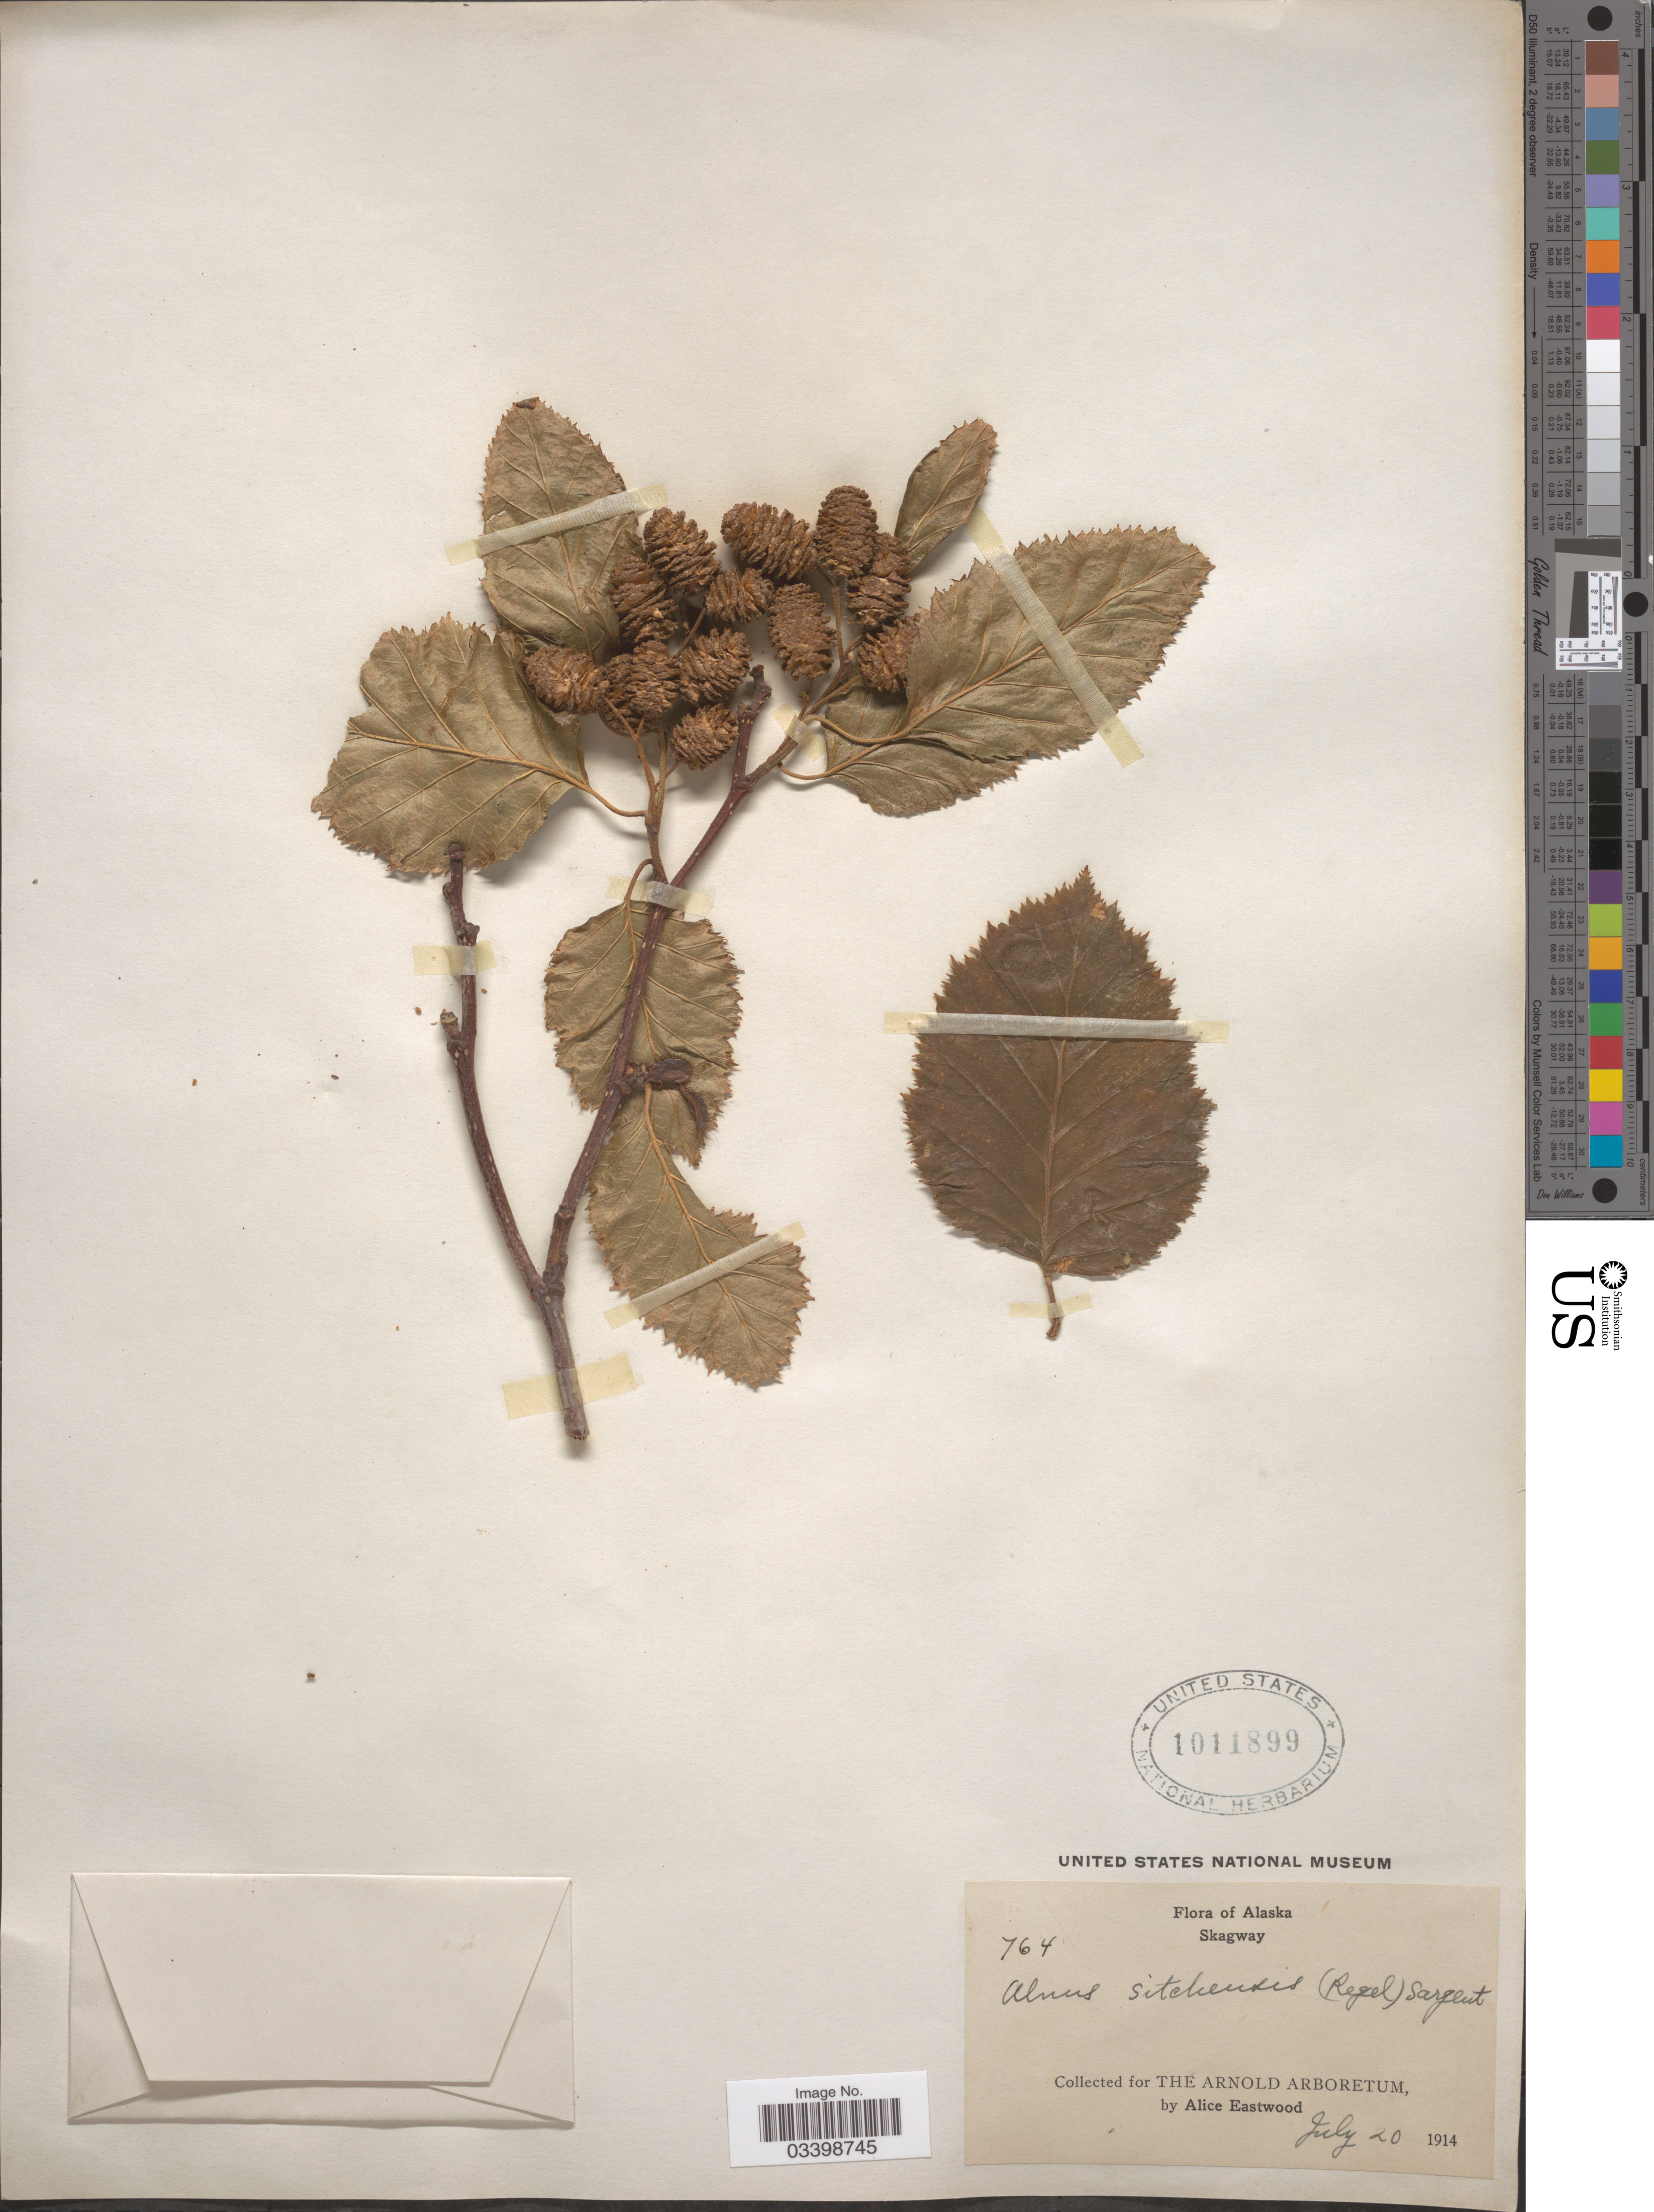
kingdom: Plantae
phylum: Tracheophyta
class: Magnoliopsida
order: Fagales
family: Betulaceae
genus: Alnus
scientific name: Alnus viridis subsp. sinuata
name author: Regel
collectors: A. Eastwood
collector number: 764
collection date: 1914-07-20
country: United States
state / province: Alaska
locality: Skagway.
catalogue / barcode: US 1011899